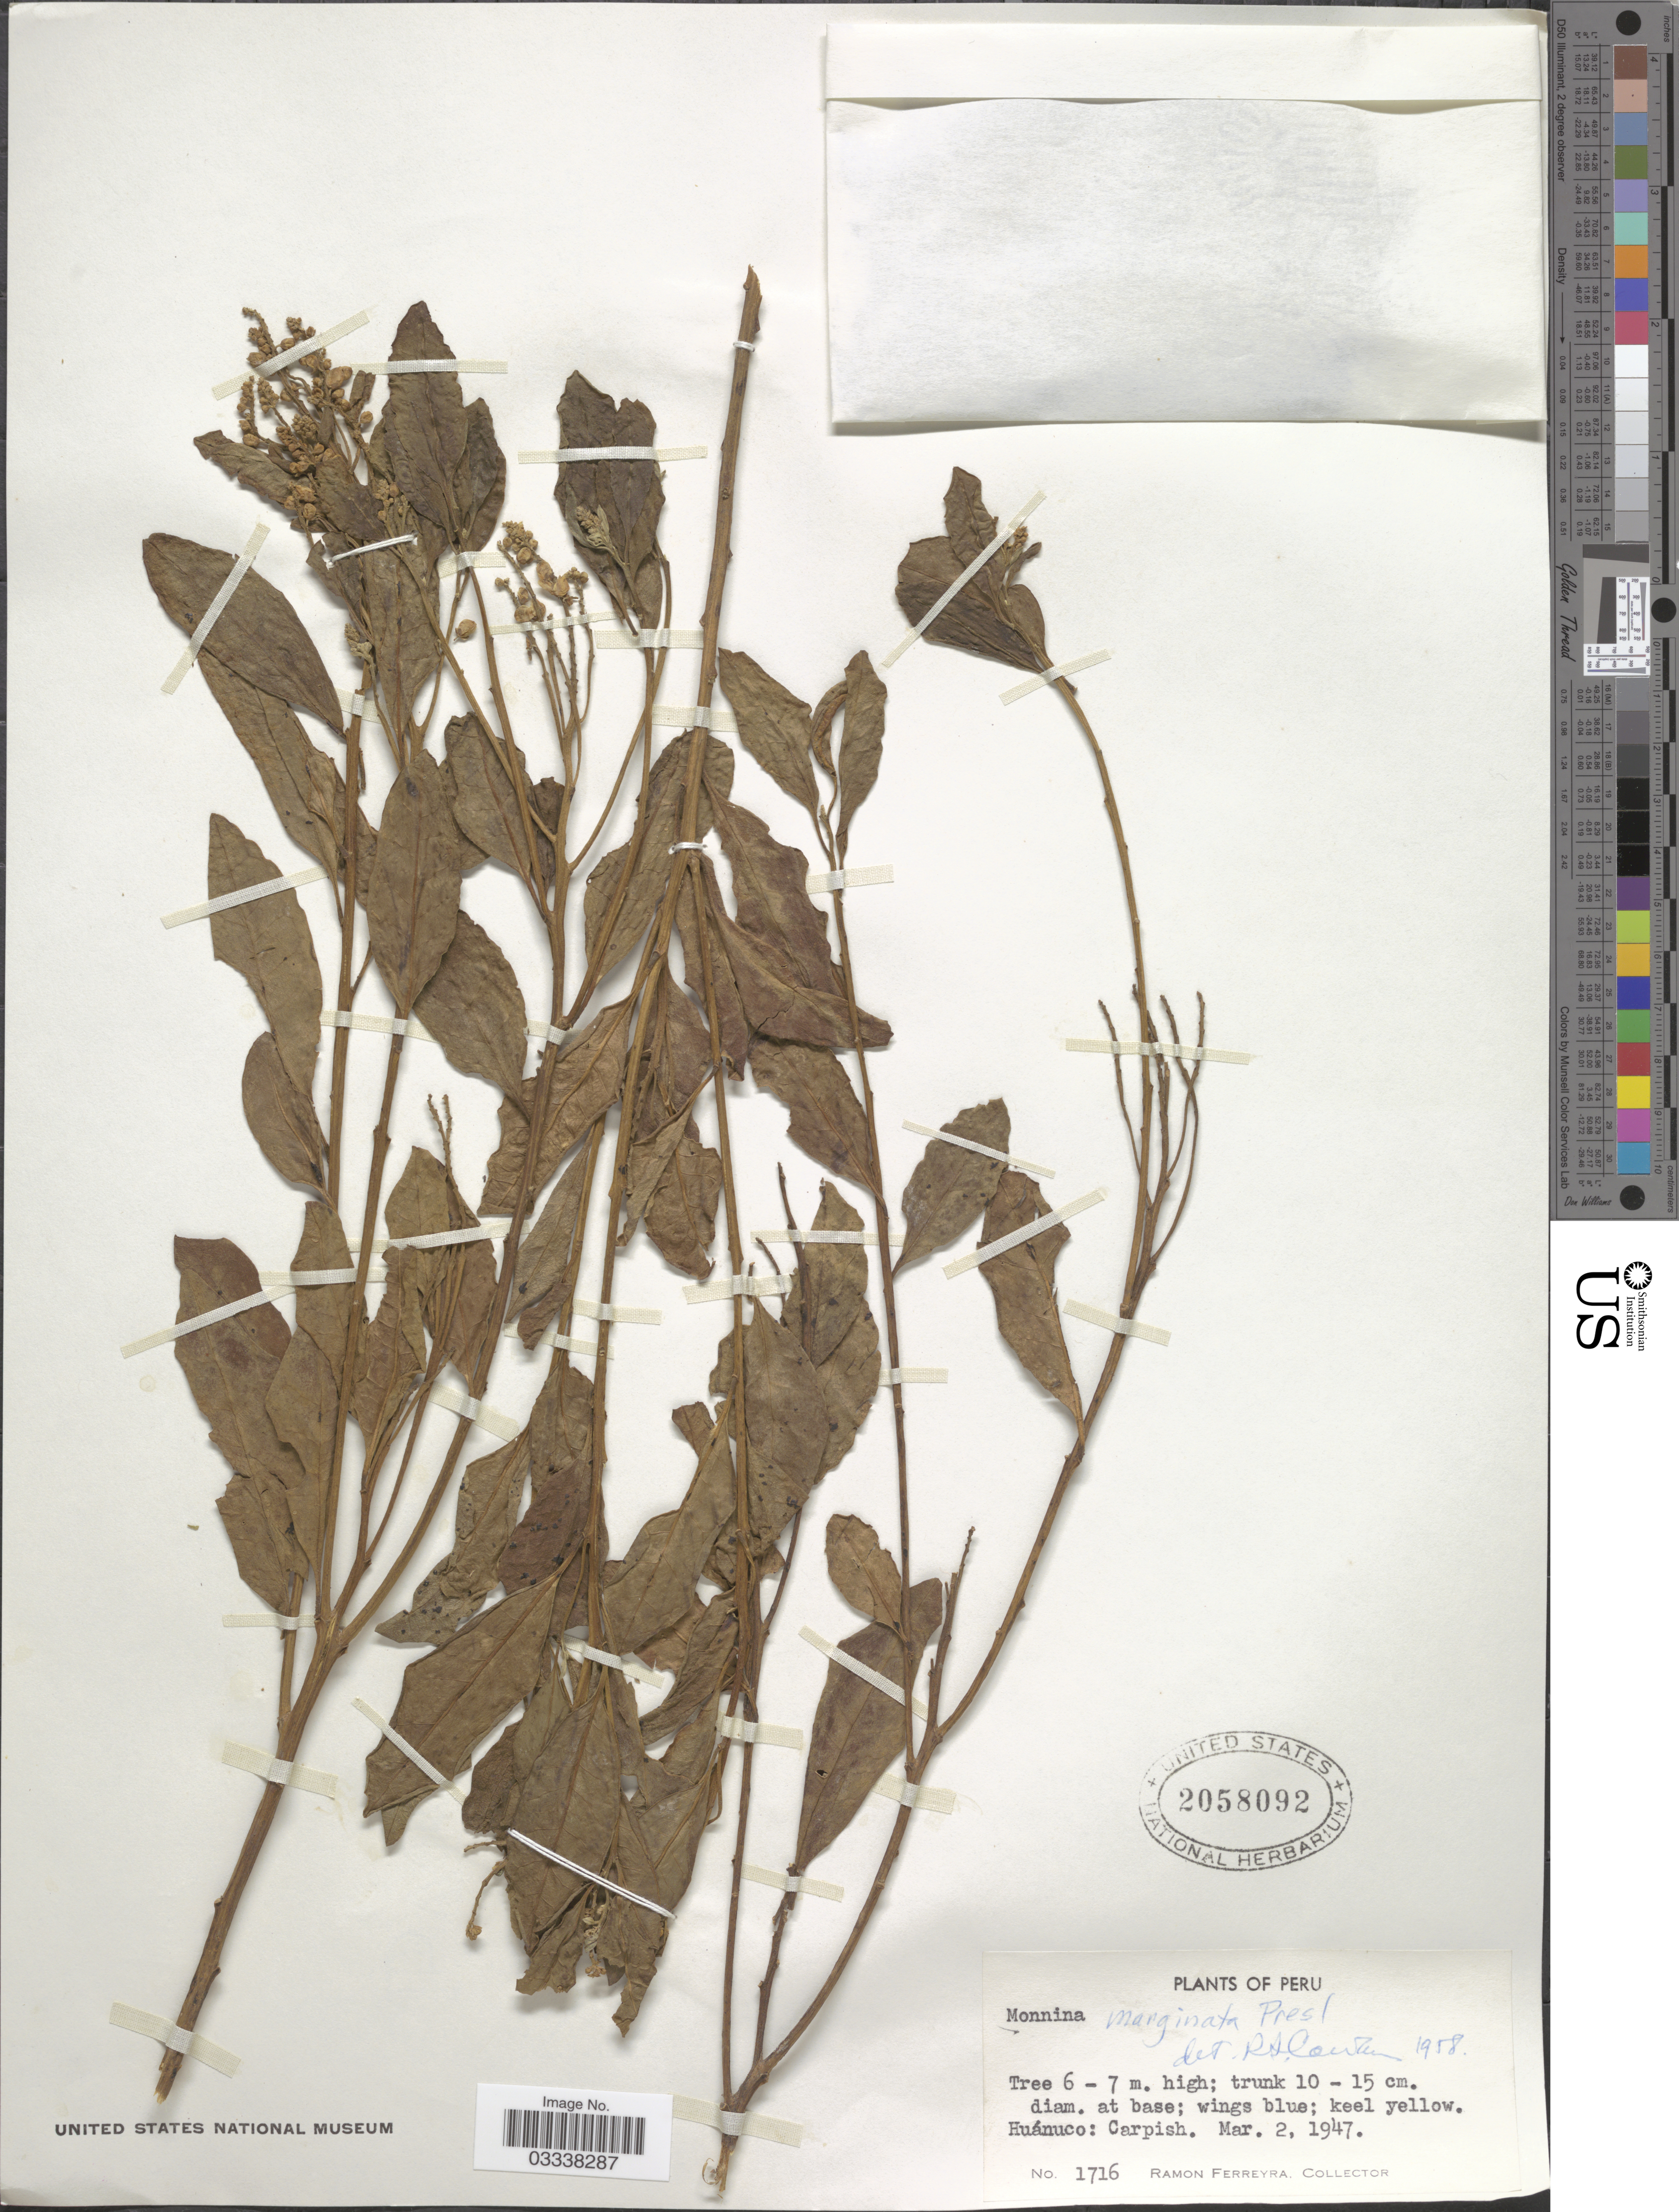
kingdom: Plantae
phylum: Tracheophyta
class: Magnoliopsida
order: Fabales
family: Polygalaceae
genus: Monnina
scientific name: Monnina marginata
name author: C. Presl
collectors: R. A. Ferreyra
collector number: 1716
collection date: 1947-03-02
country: Peru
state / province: Huánuco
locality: Carpish.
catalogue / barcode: US 2058092